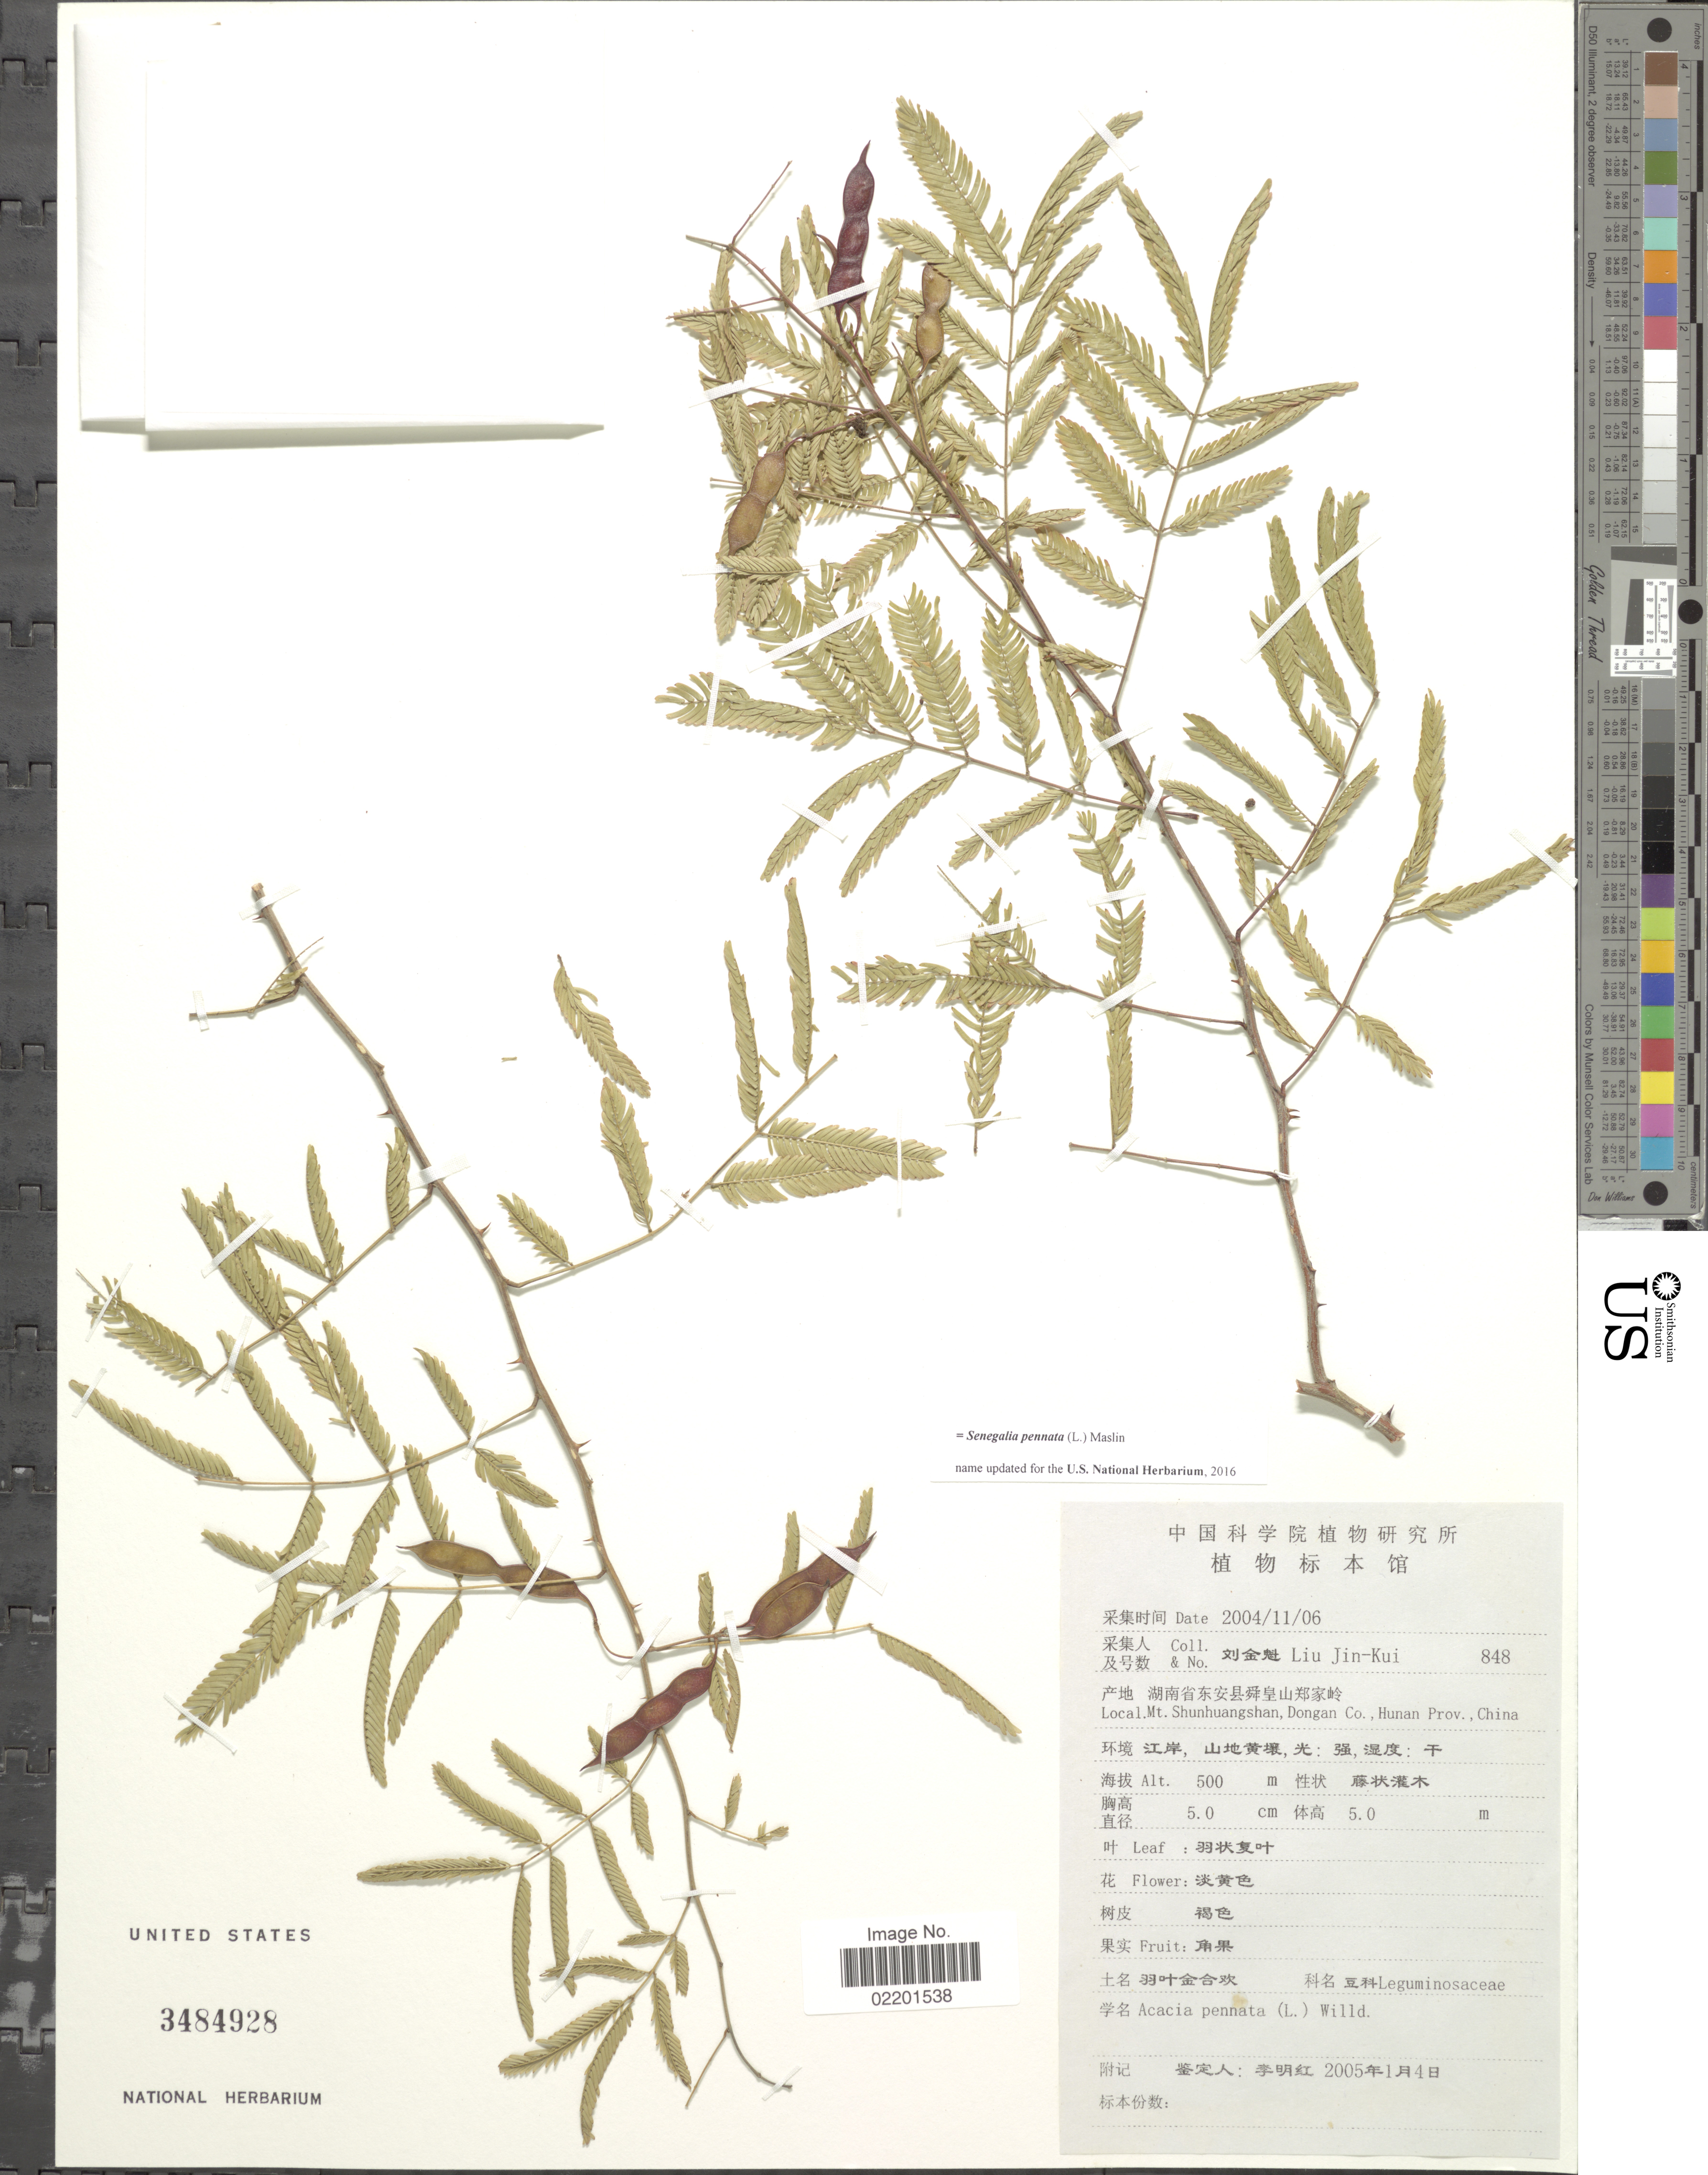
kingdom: Plantae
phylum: Tracheophyta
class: Magnoliopsida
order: Fabales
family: Fabaceae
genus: Senegalia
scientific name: Senegalia pennata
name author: (L.) Maslin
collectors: Liu Jin-Kui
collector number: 848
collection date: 2004-06-11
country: China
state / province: Hunan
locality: Mt. Shunhuangshan, Dongan Co., Hunan Prov. China.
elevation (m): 500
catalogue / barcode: US 3484928